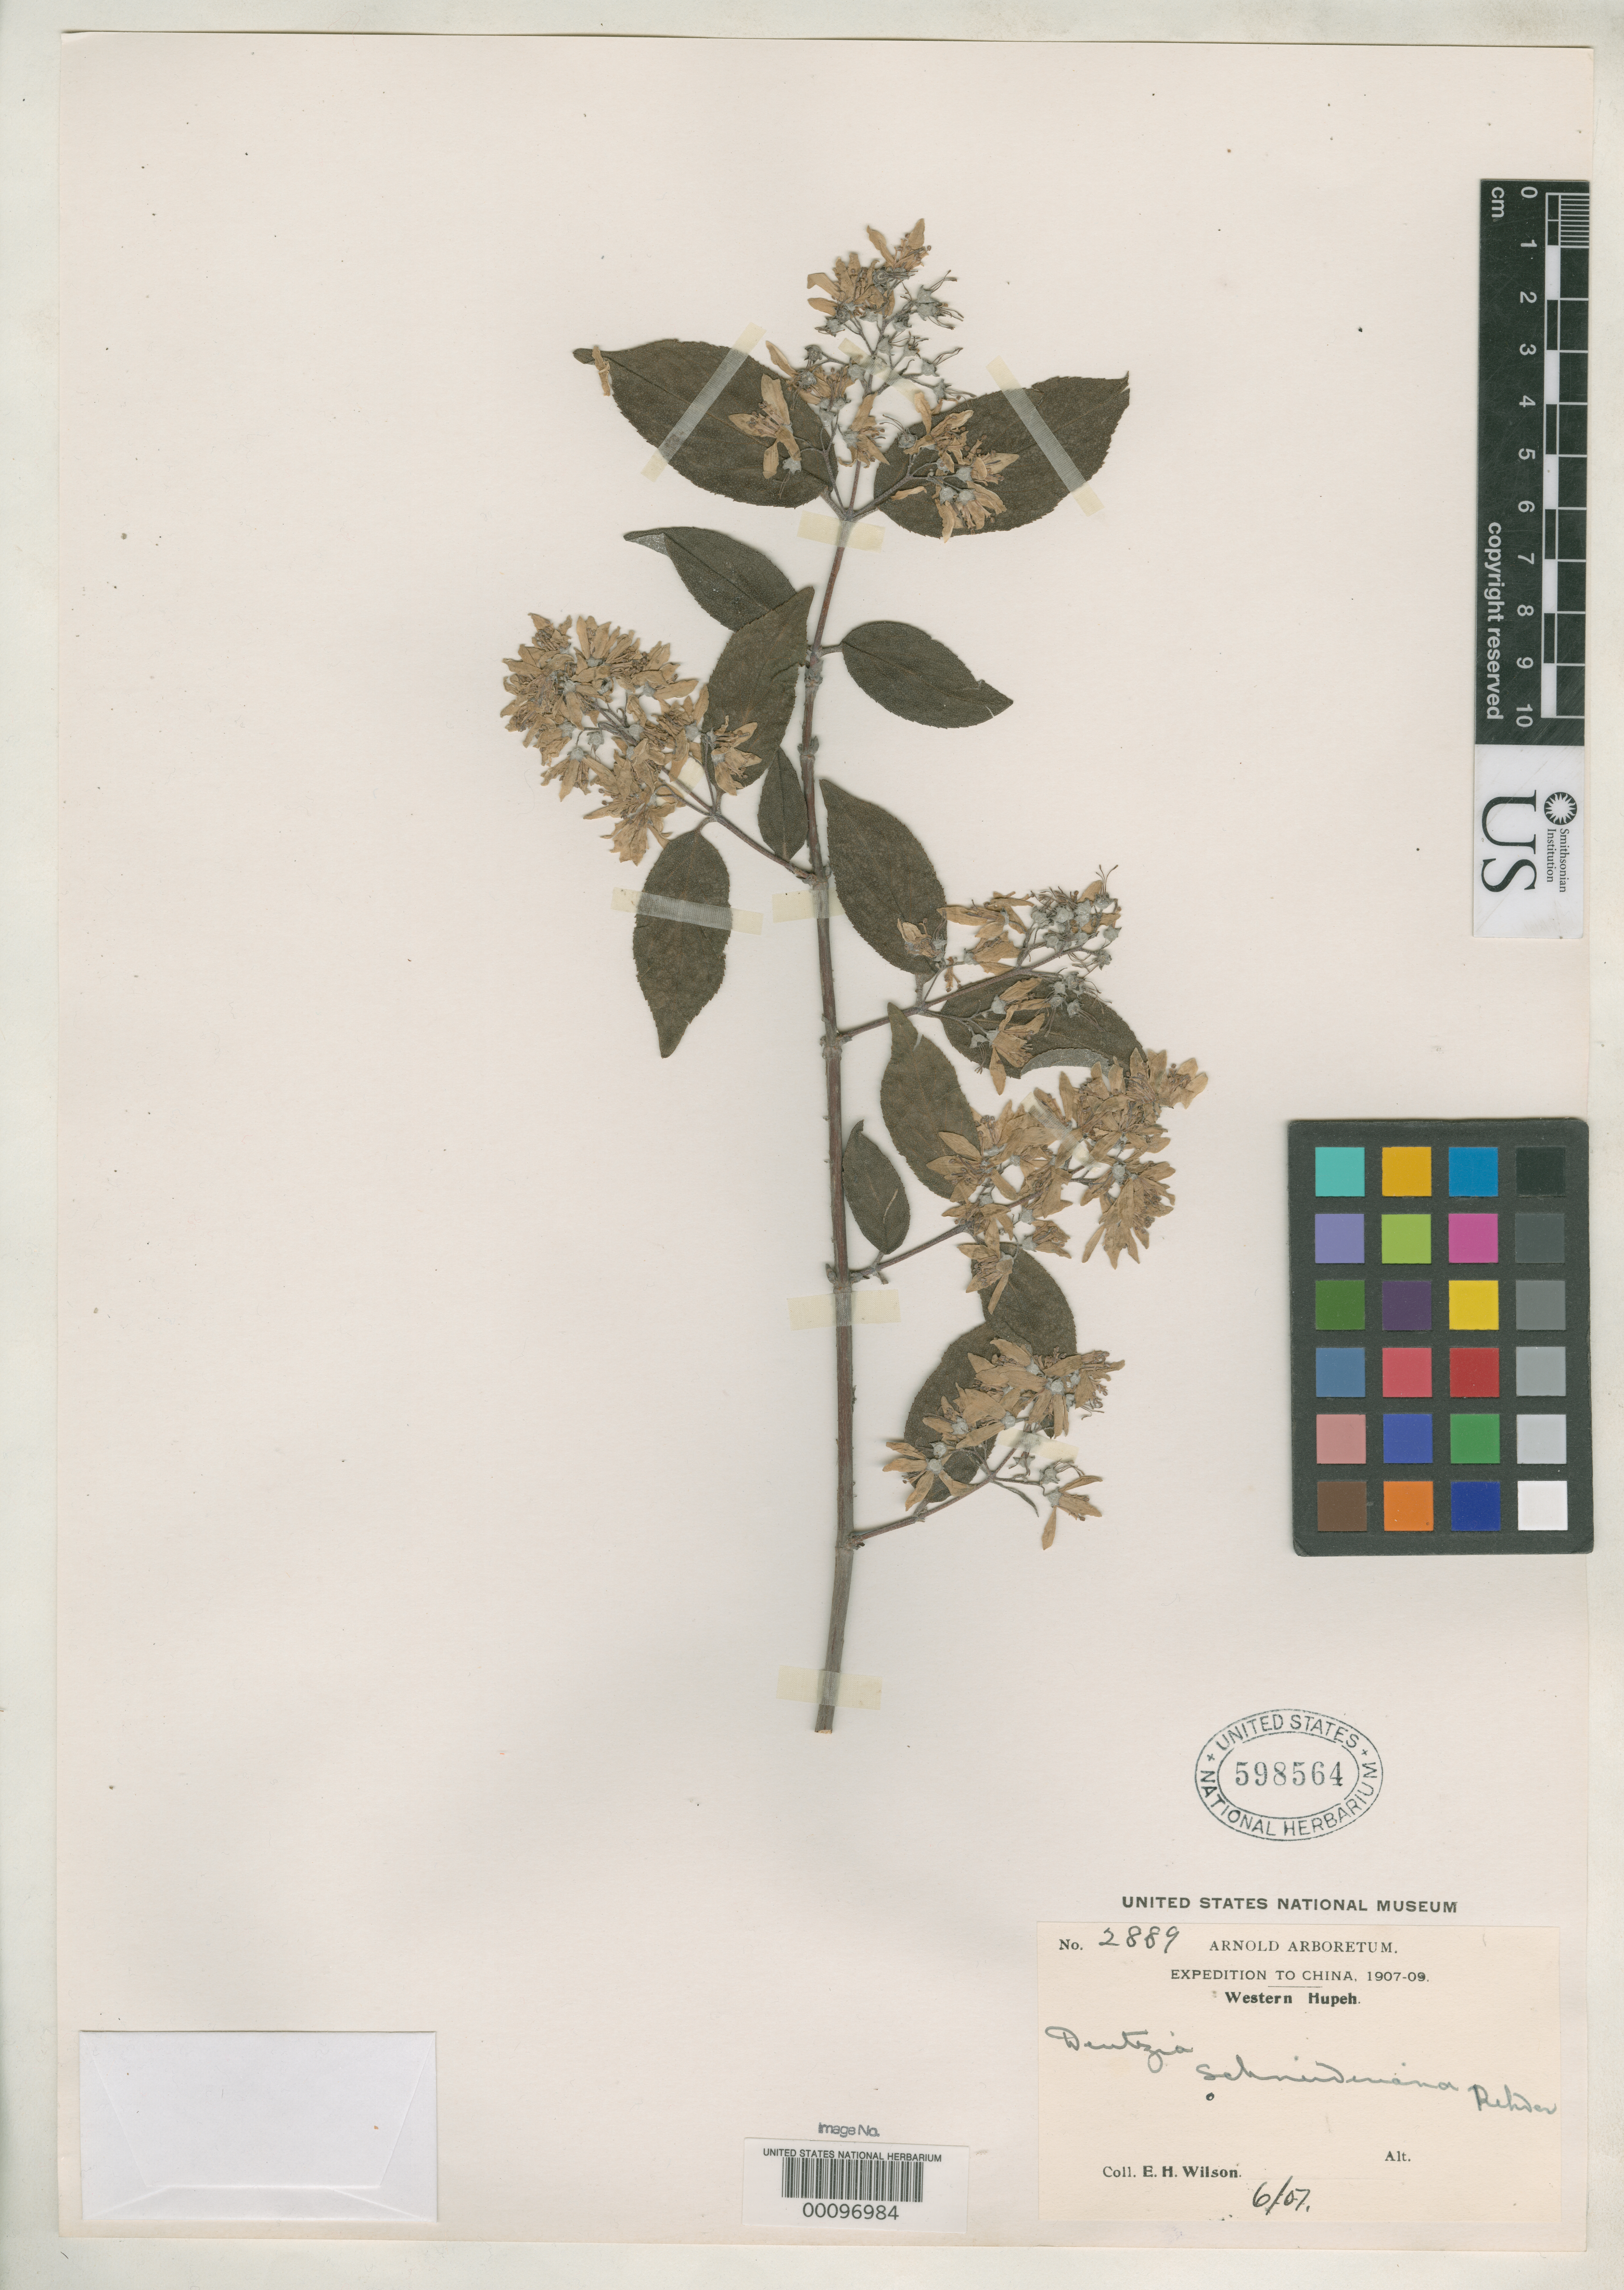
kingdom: Plantae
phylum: Tracheophyta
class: Magnoliopsida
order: Cornales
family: Hydrangeaceae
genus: Deutzia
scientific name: Deutzia schneideriana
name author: Rehder in Sarg.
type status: Isotype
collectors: E. H. Wilson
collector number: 2889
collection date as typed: Jun 1907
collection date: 1907-06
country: China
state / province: Hubei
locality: Chang-lo Hsien.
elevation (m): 900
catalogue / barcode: US 598564